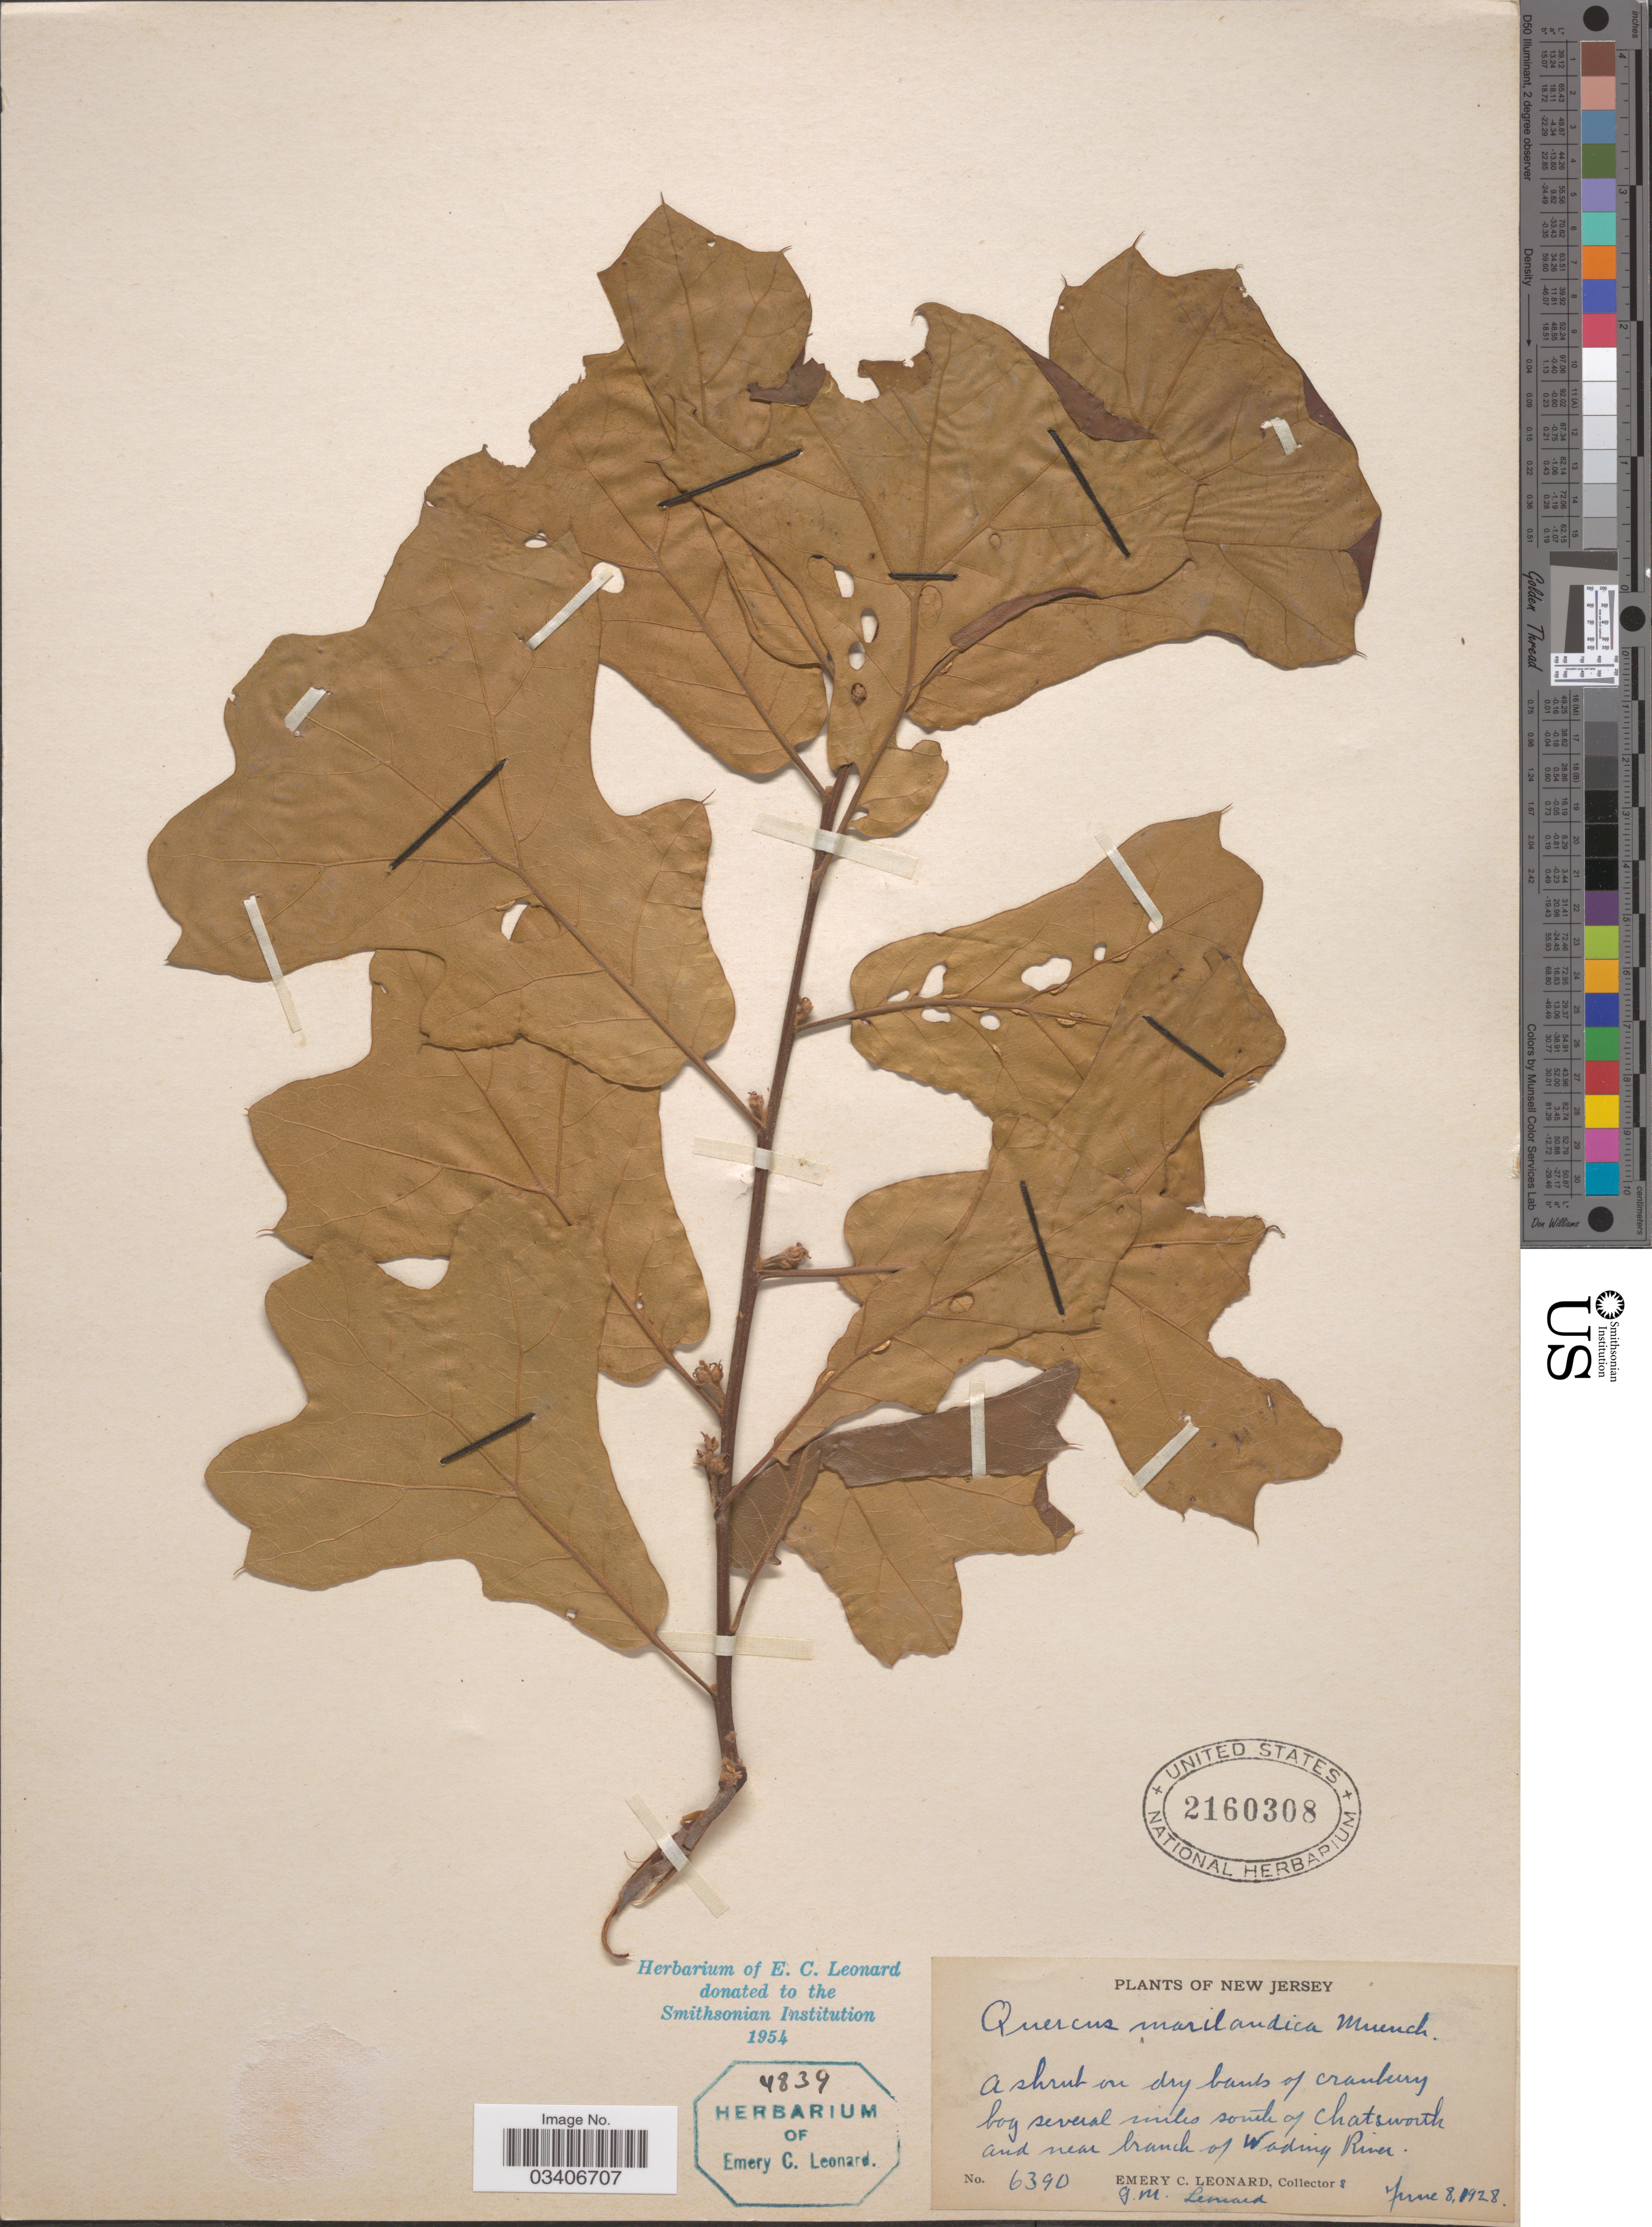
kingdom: Plantae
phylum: Tracheophyta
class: Magnoliopsida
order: Fagales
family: Fagaceae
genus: Quercus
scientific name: Quercus marilandica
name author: (L.) Münchh.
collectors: E. C. Leonard & G. M. Leonard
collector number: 6390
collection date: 1928-06-08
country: United States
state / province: New Jersey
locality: Bog several miles south of Chatsworth and near branch of Wading River.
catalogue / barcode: US 2160308